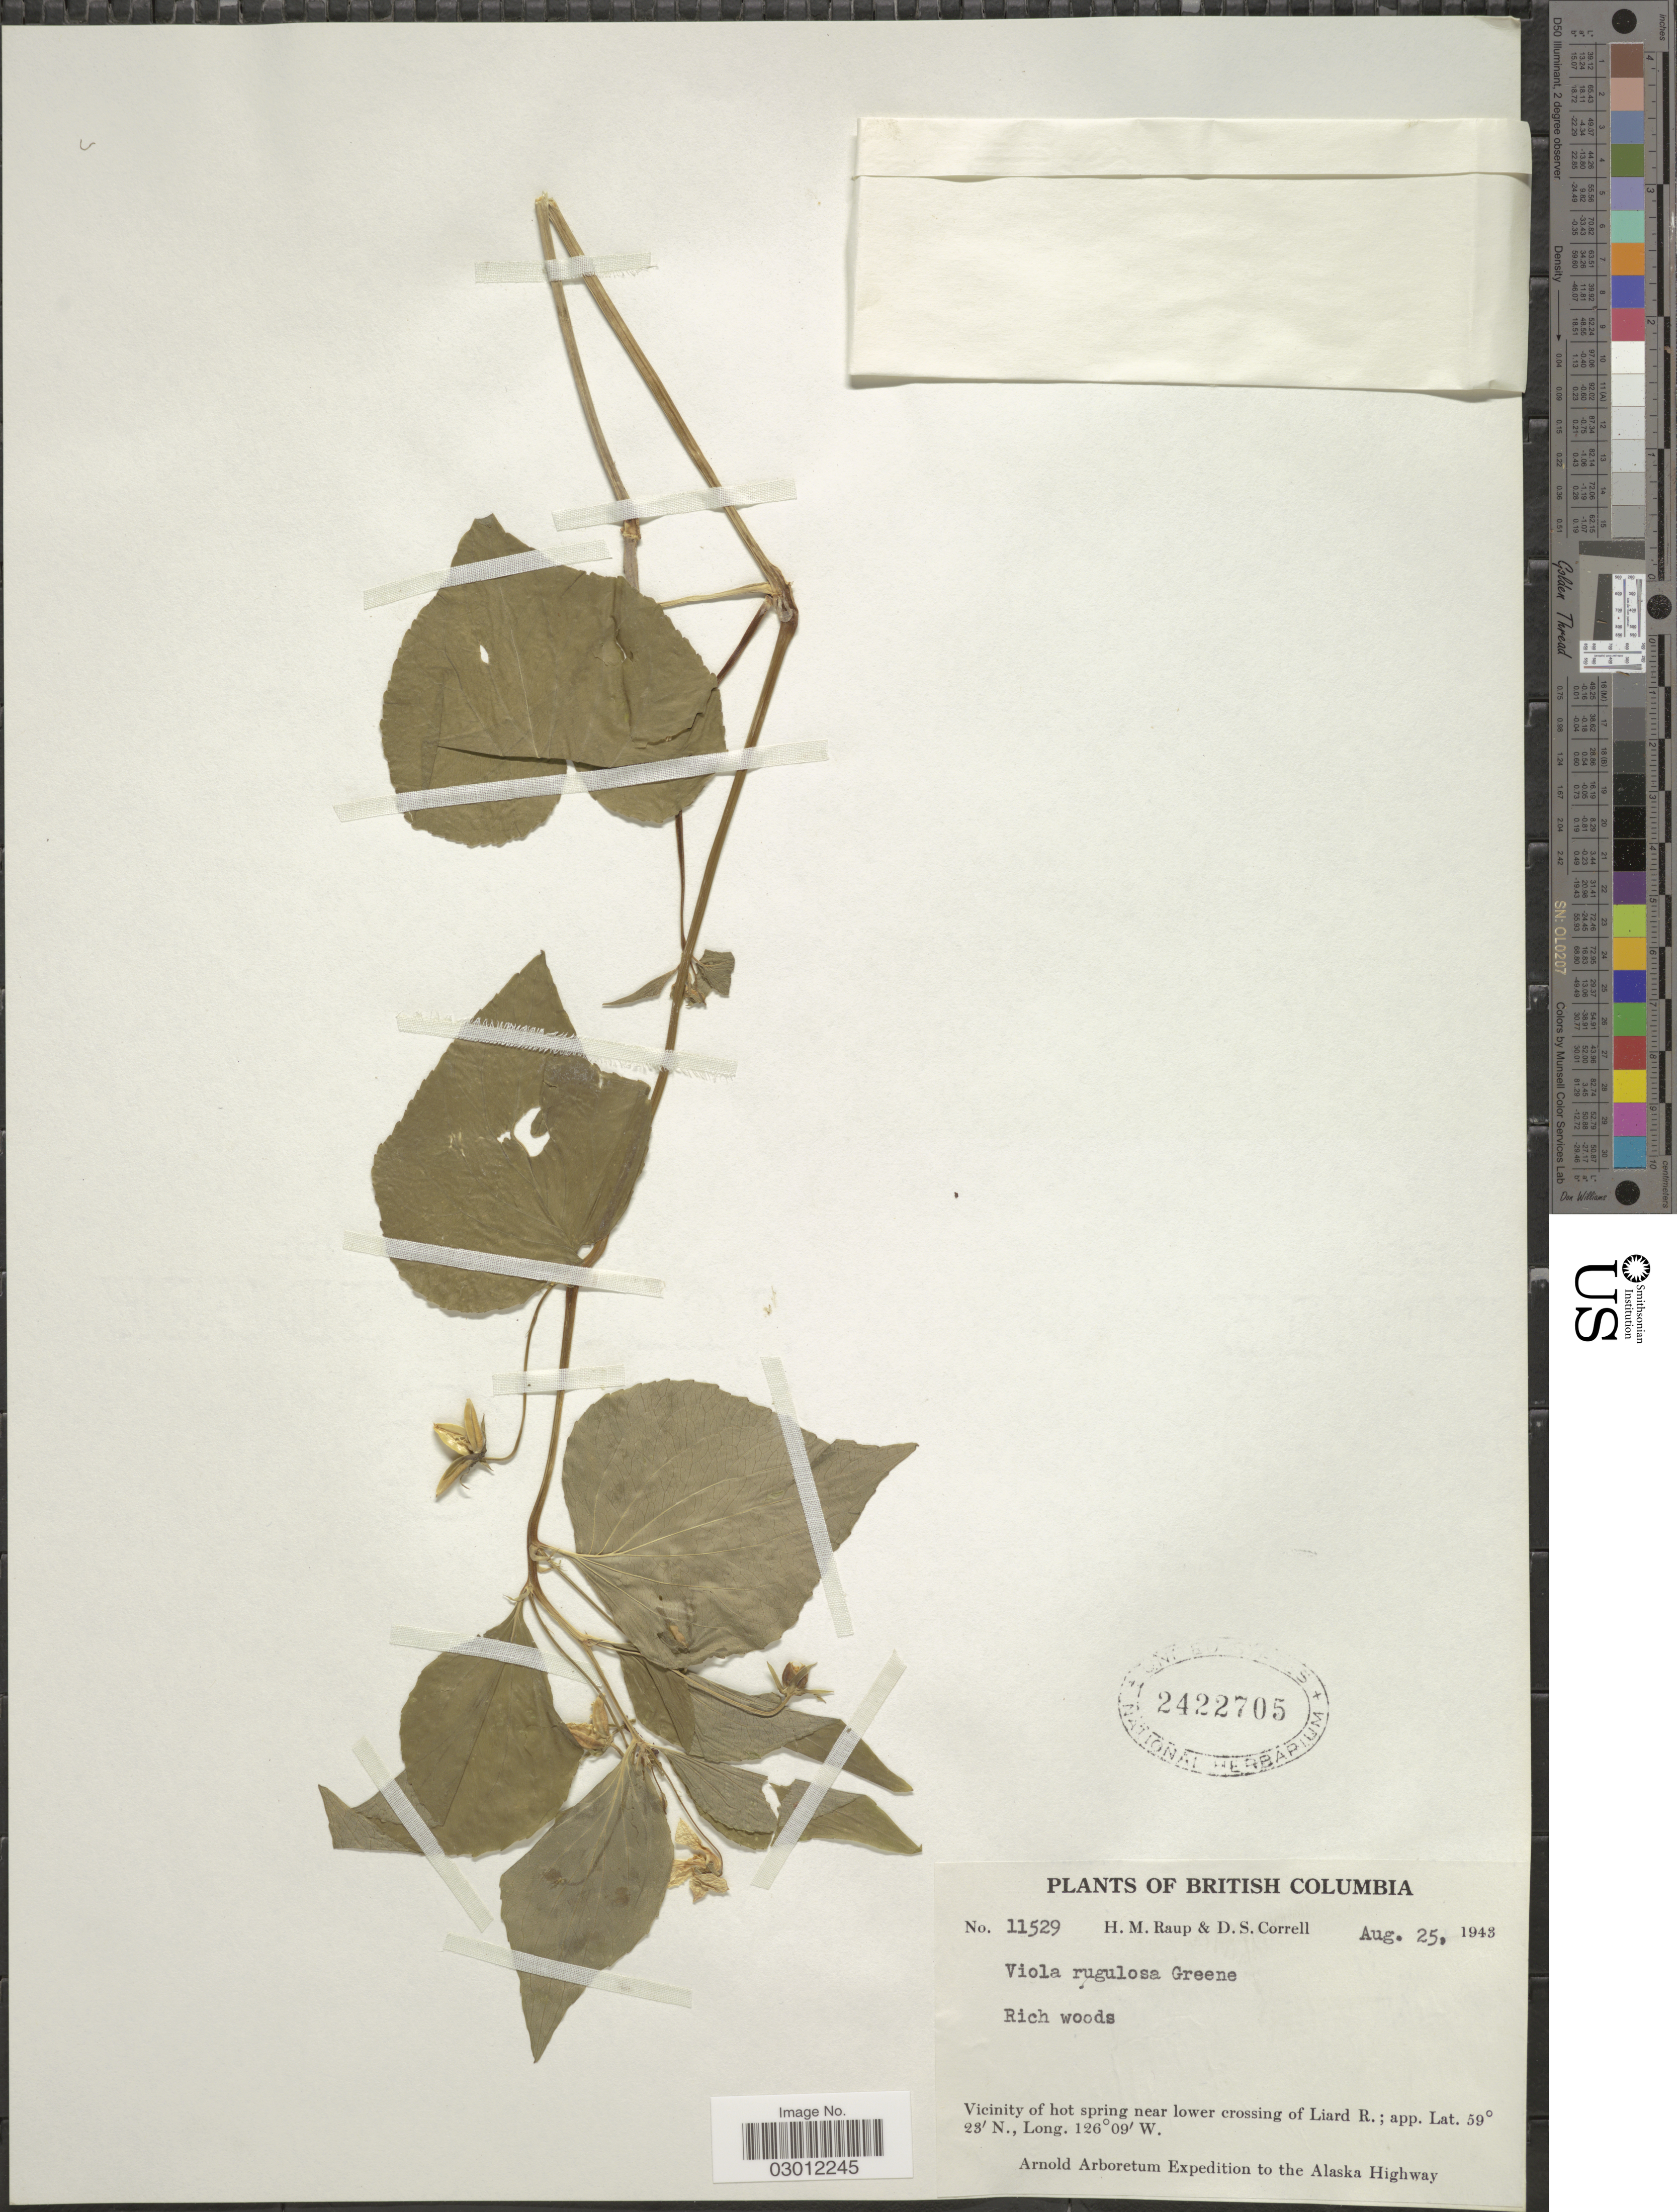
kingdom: Plantae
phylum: Tracheophyta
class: Magnoliopsida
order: Malpighiales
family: Violaceae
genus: Viola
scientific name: Viola canadensis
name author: L.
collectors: H. Raup & D. S. Correll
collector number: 11529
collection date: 1943-08-25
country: Canada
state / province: British Columbia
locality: Vicinity of hot spring near lower crossing of Liard R.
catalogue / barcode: US 2422705